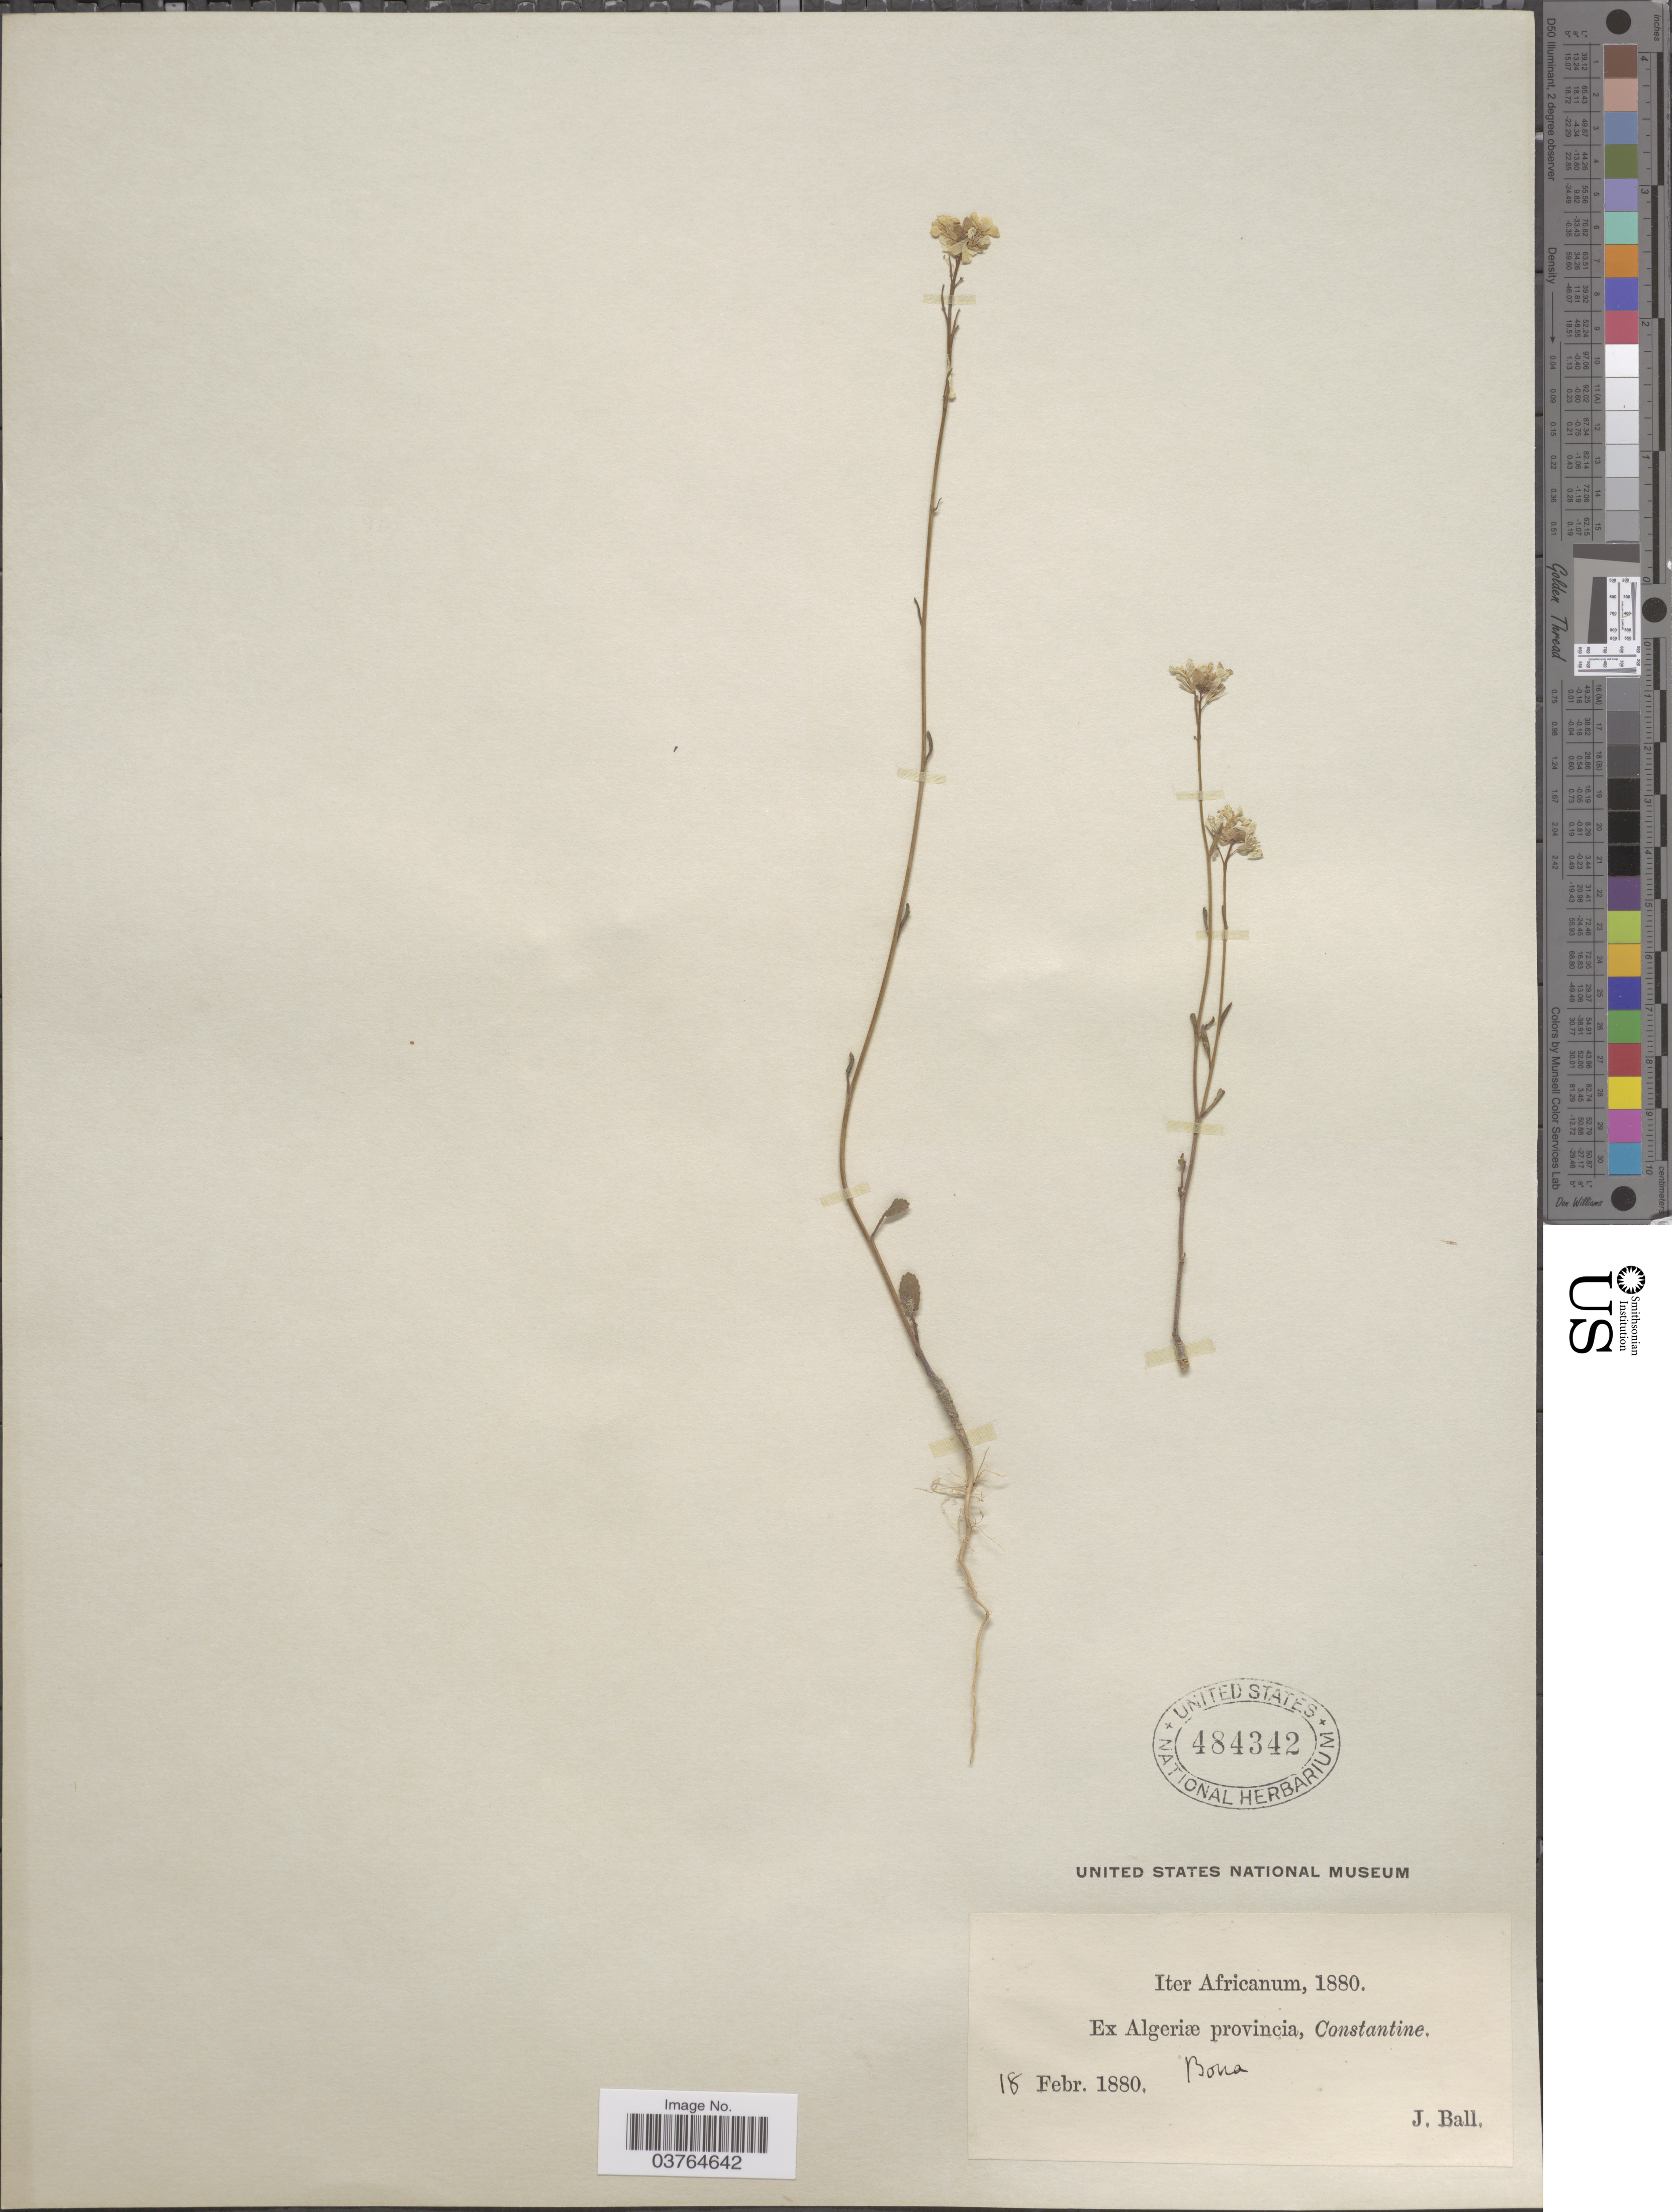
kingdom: Plantae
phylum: Tracheophyta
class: Magnoliopsida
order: Brassicales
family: Brassicaceae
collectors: J. Ball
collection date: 1880-02-18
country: Algeria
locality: Iter Africanum. Ex Algeriæ provincia, Constantine. Bona.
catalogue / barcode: US 484342